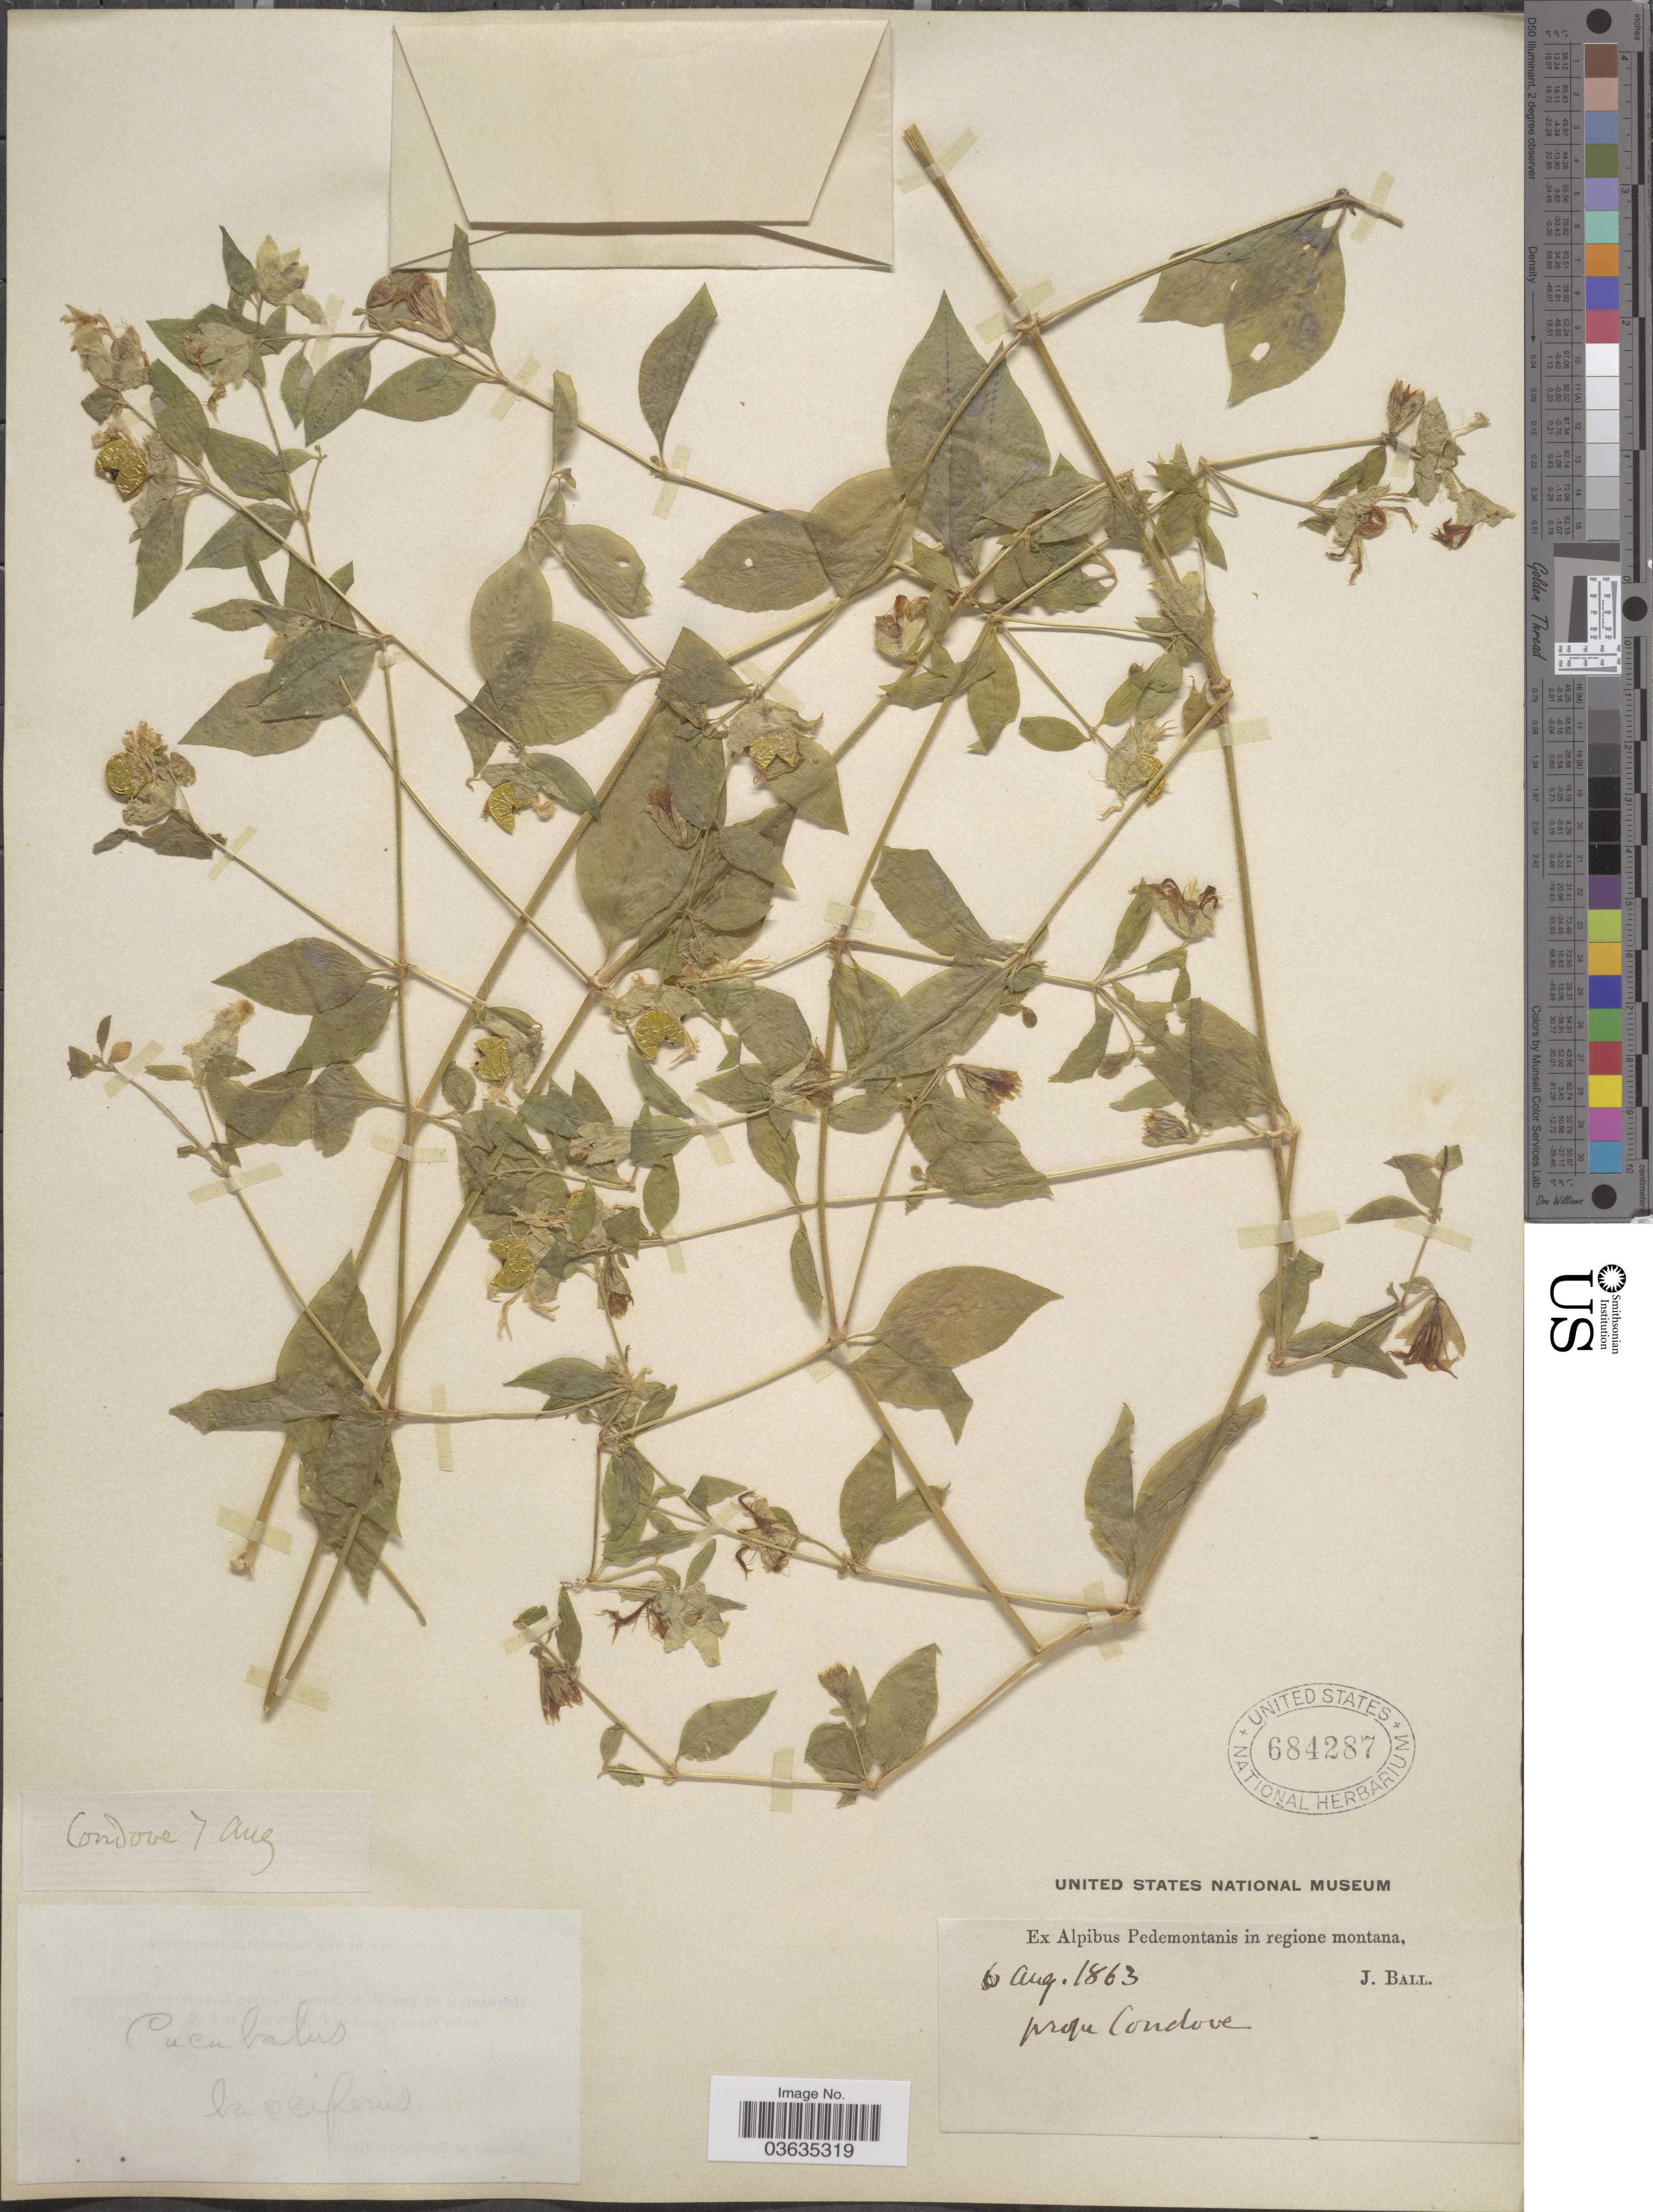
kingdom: Plantae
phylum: Tracheophyta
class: Magnoliopsida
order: Caryophyllales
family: Caryophyllaceae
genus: Silene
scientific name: Silene baccifera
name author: (L.) Durande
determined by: U.S. National Herbarium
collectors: J. Ball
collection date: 1863-08-06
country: Italy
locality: Ex Alpibus Pedemontanis in regione montana. Prope Condove.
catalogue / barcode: US 684287